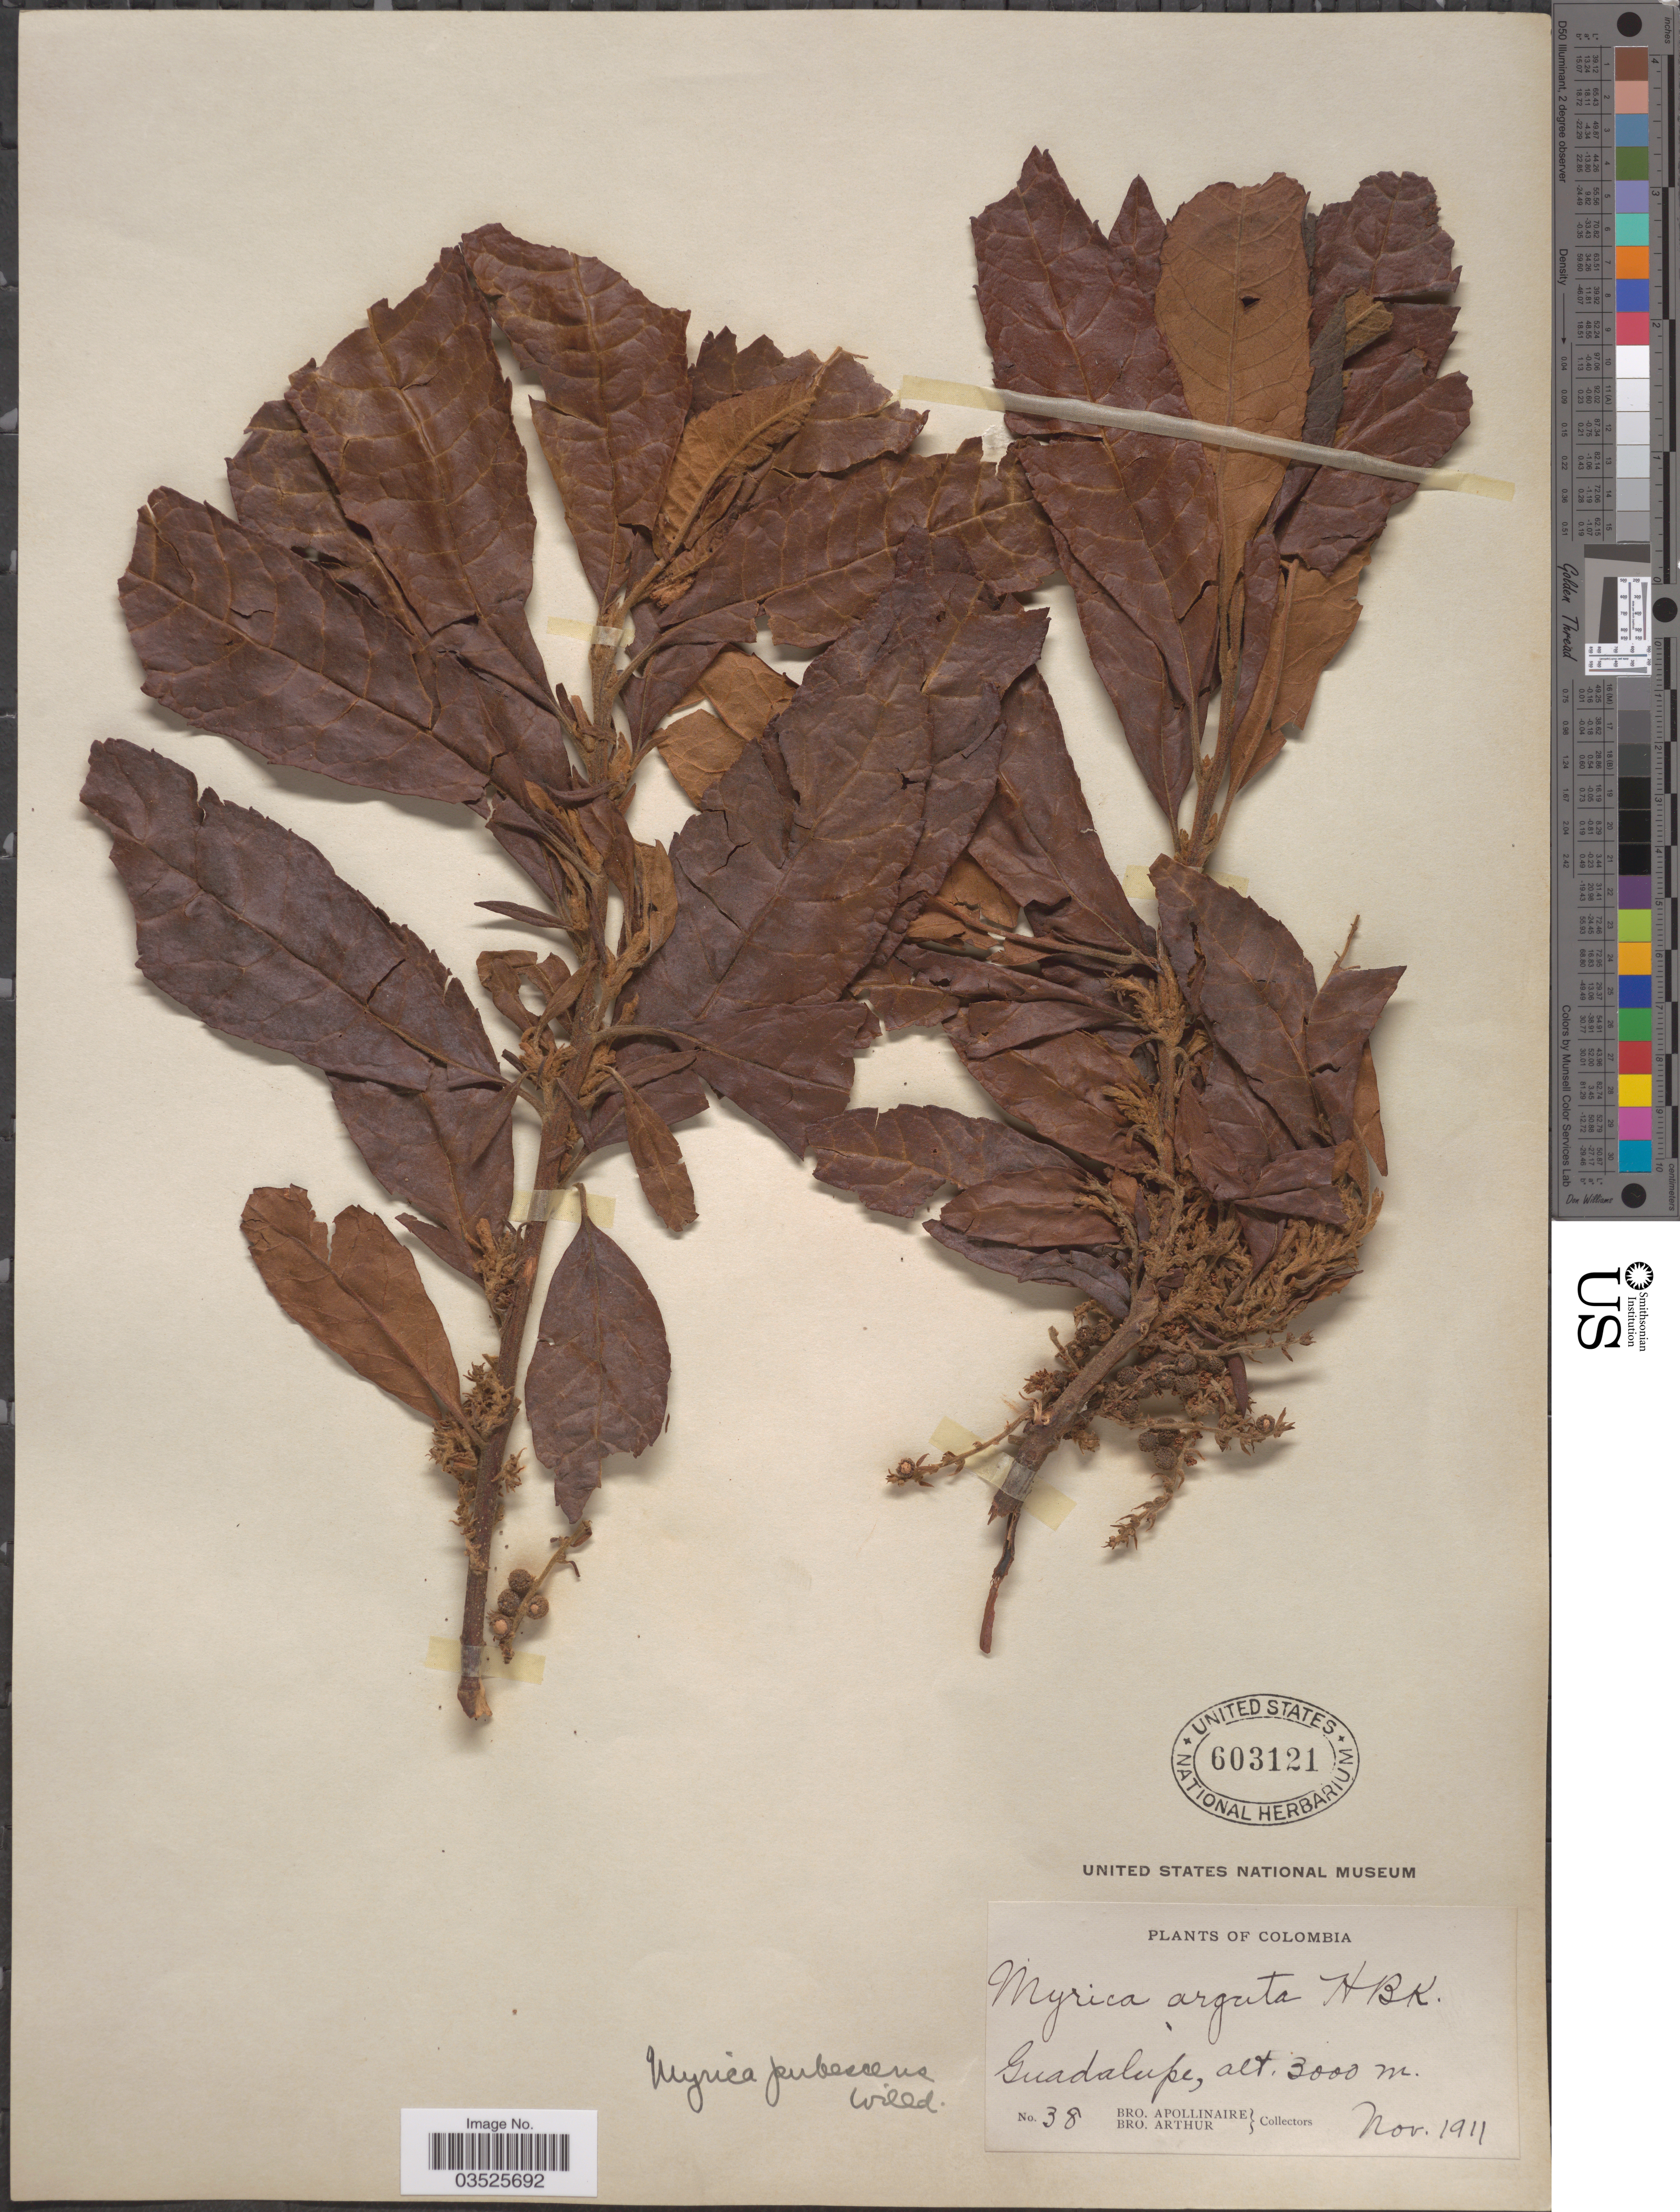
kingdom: Plantae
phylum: Tracheophyta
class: Magnoliopsida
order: Fagales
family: Myricaceae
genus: Morella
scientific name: Morella pubescens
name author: (Humb. & Bonpl. ex Willd.) Wilbur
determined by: Strong, M. T., (US), Smithsonian Institution - National Museum of Natural History (UNITED STATES)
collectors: Bro. Apollinaire & Bro. Arthur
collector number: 38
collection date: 1911-11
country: Colombia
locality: Guadalupe.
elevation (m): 3000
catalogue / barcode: US 603121